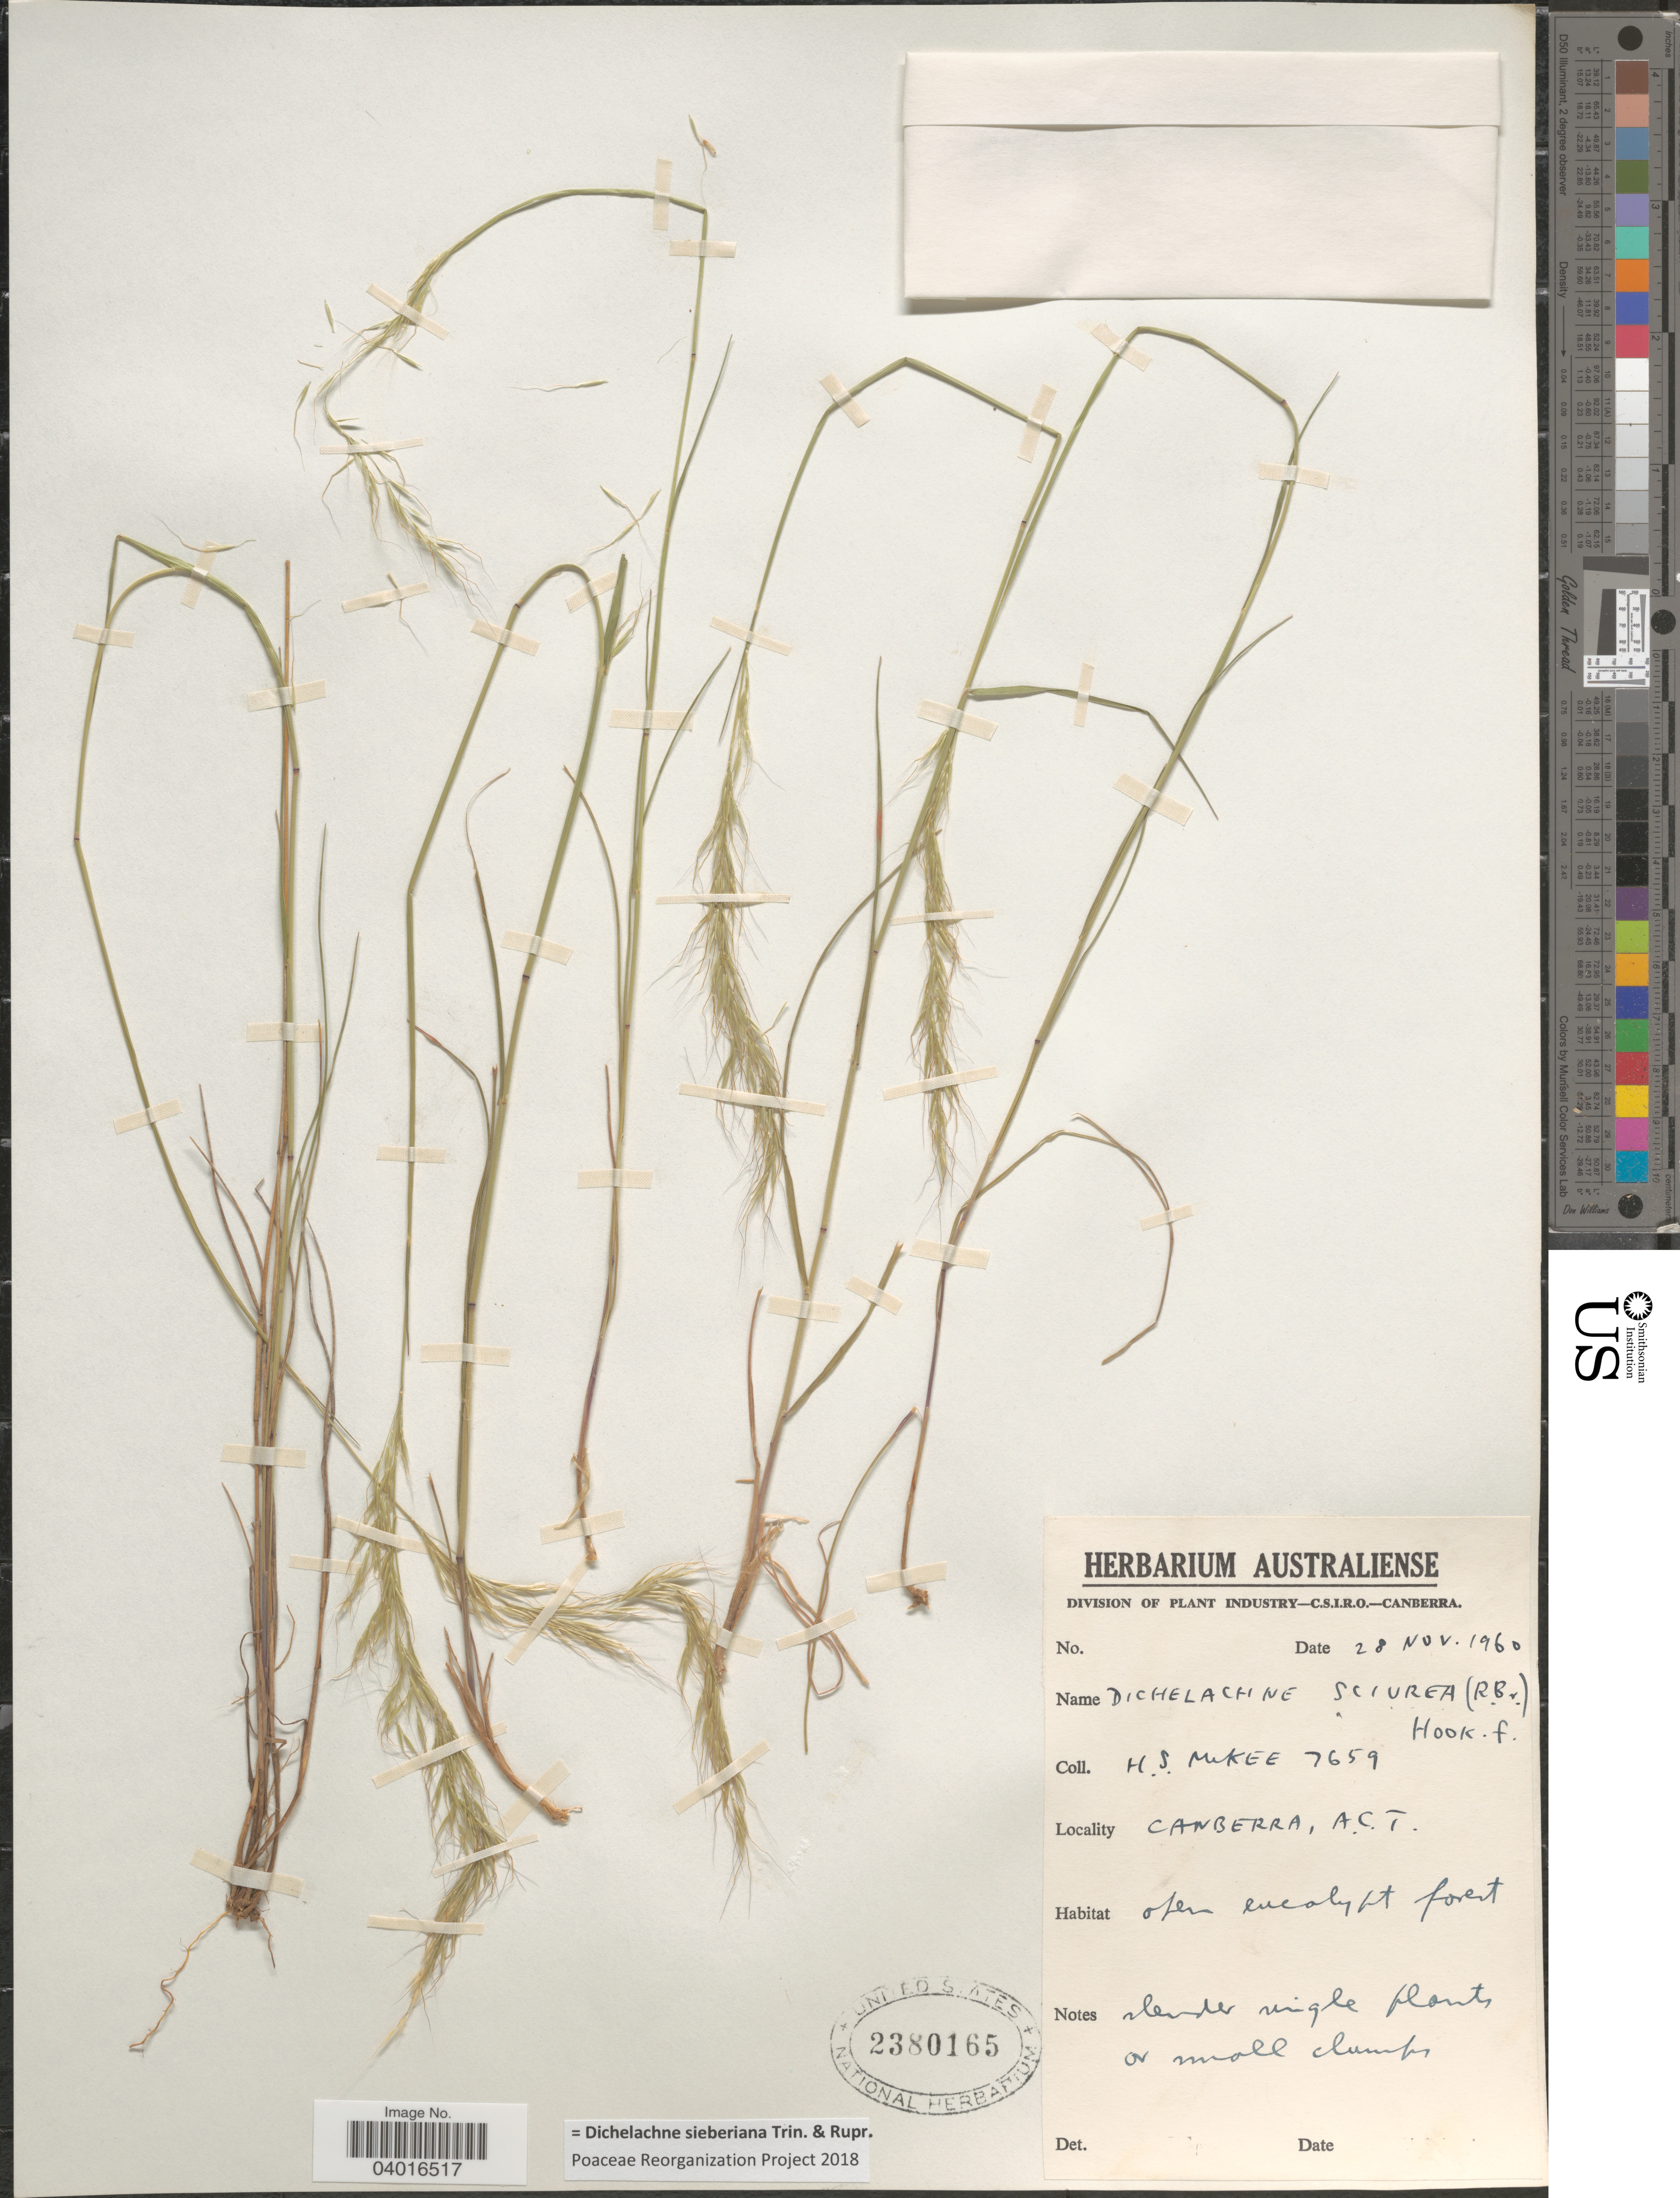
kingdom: Plantae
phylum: Tracheophyta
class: Liliopsida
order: Poales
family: Poaceae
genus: Dichelachne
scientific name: Dichelachne sieberiana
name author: Trin. & Rupr.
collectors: H. S. McKee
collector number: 7659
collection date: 1960-11-28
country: Australia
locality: Canberra, A.C.T.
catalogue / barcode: US 2380165